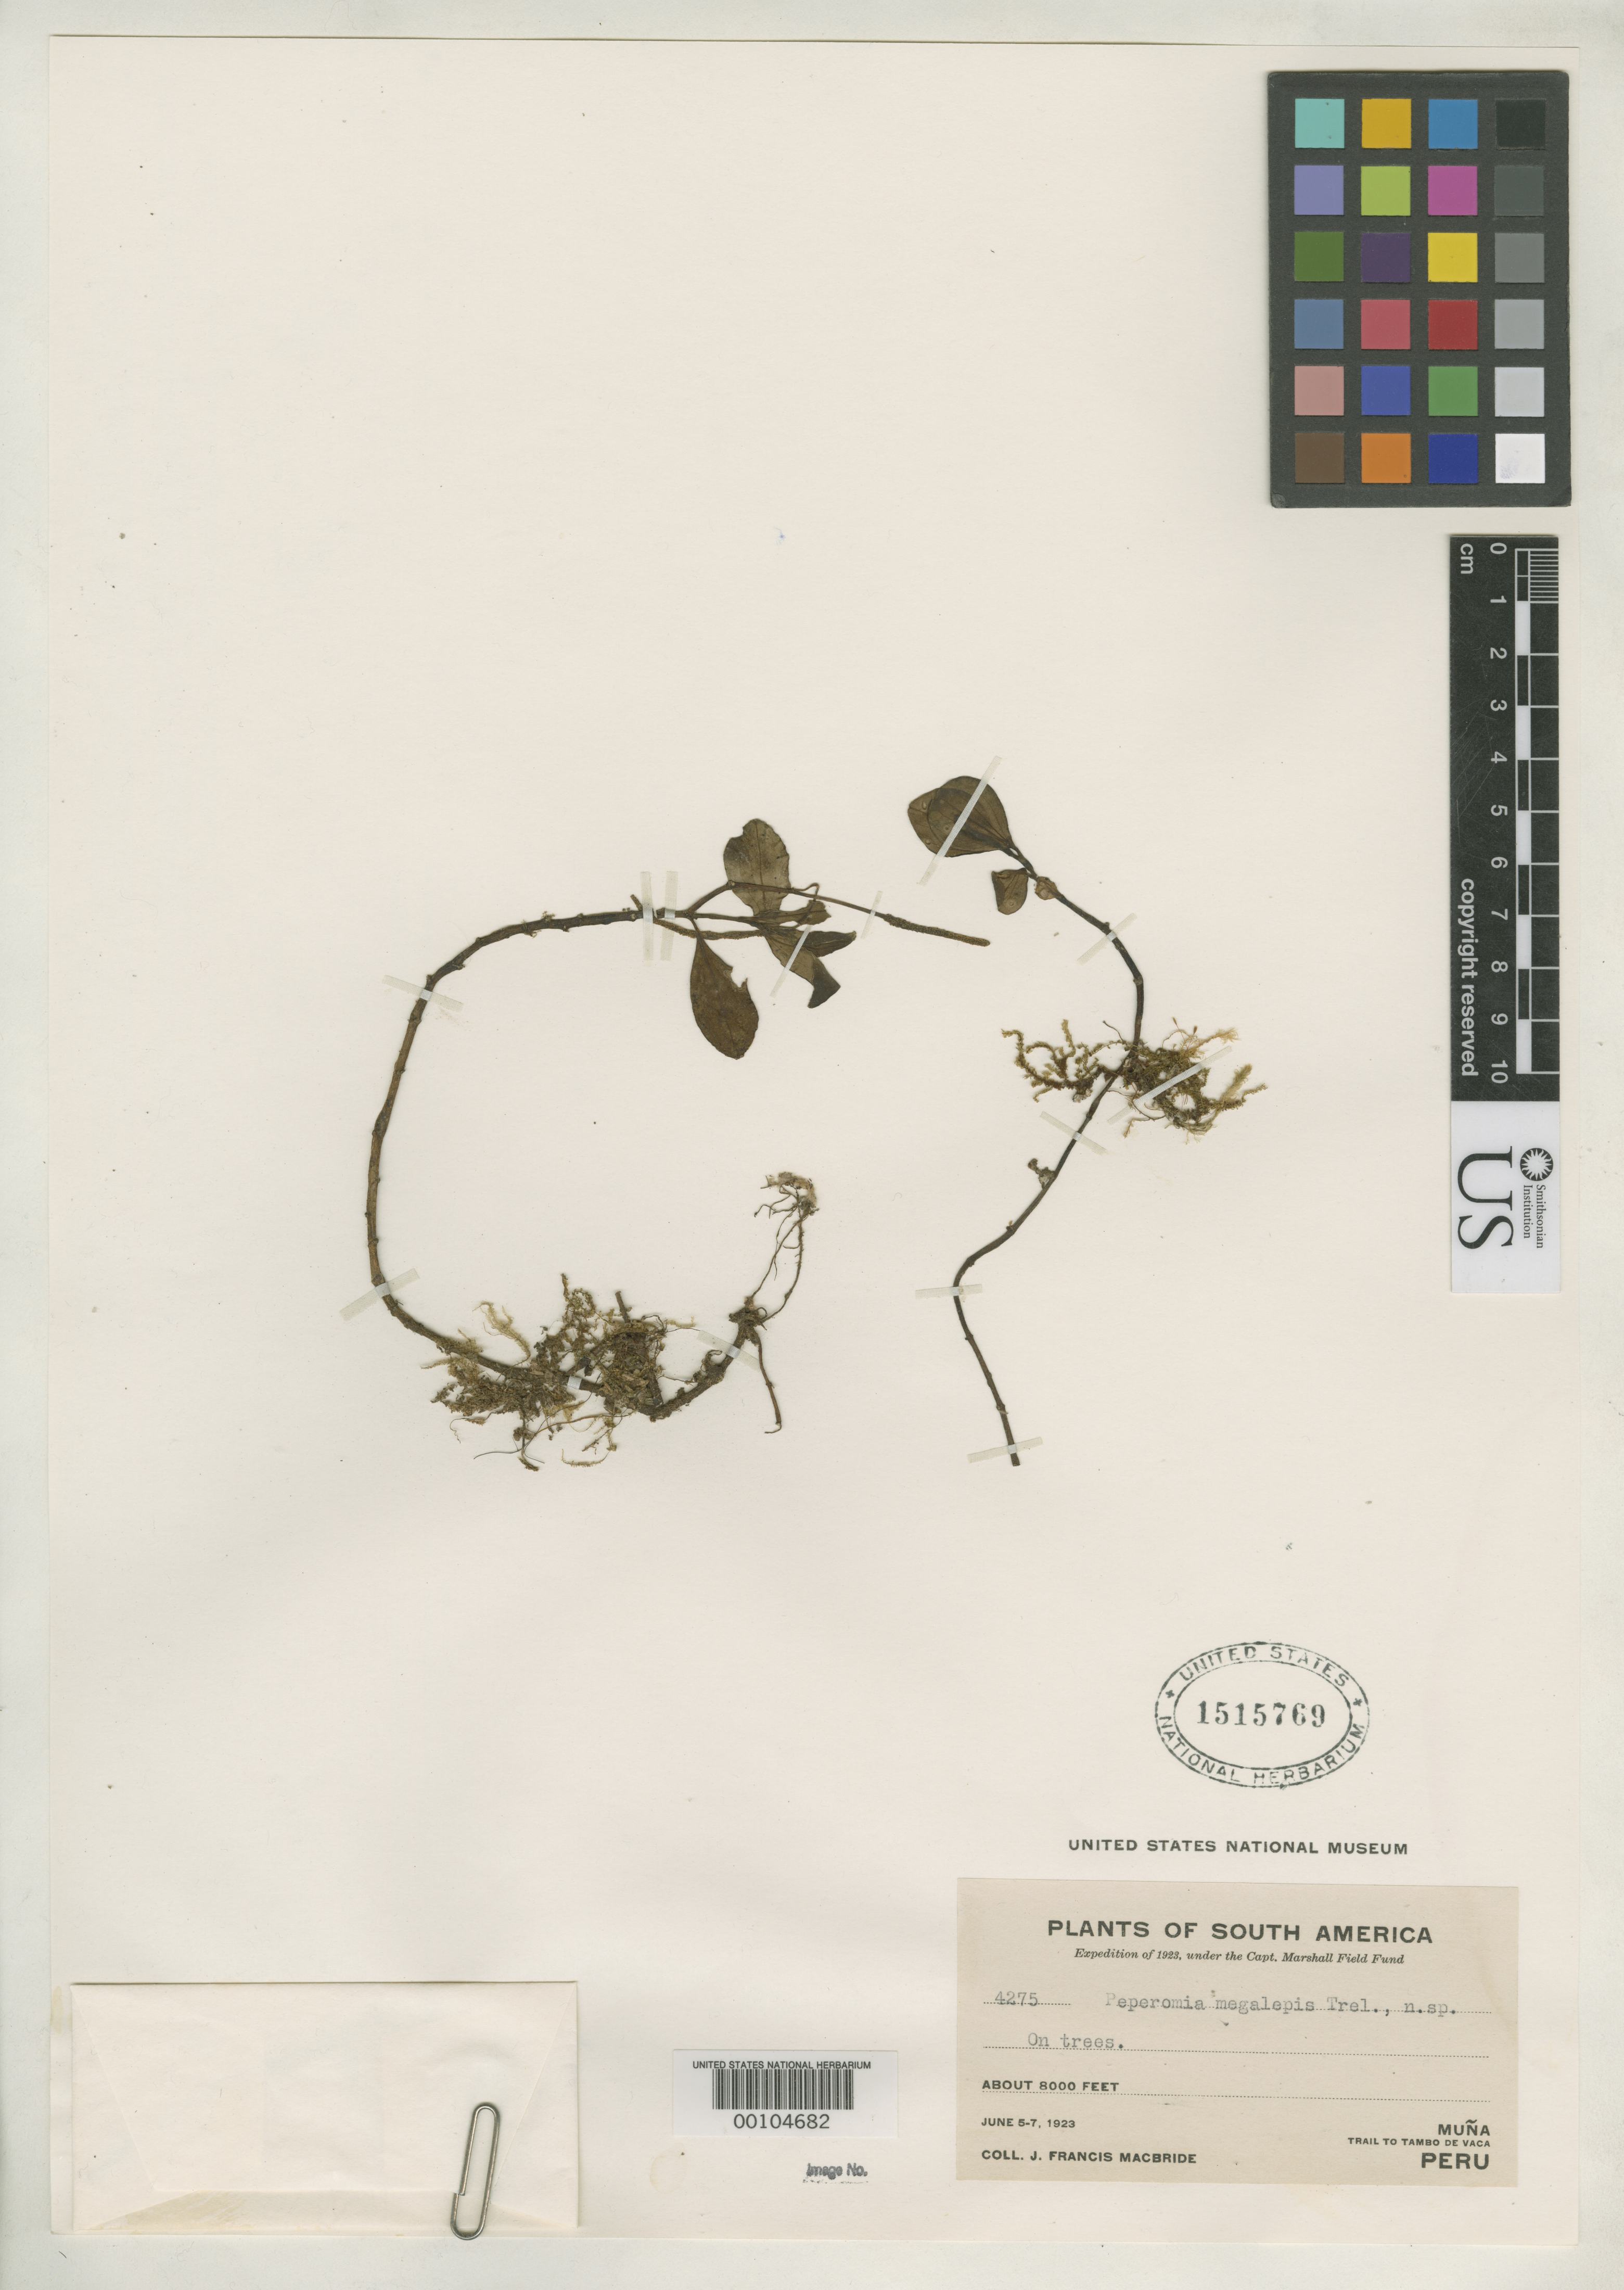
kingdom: Plantae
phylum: Tracheophyta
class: Magnoliopsida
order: Piperales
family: Piperaceae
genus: Peperomia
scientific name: Peperomia megalepis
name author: Trel. in J.F. Macbr.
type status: Isotype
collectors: J. F. Macbride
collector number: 4275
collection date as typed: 05 Jun 1923 to 07 Jun 1923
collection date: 1923-06-05/1923-06-07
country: Peru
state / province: Huánuco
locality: Muña, trail to Tambo de Vaca [?]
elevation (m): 2400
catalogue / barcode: US 1515769